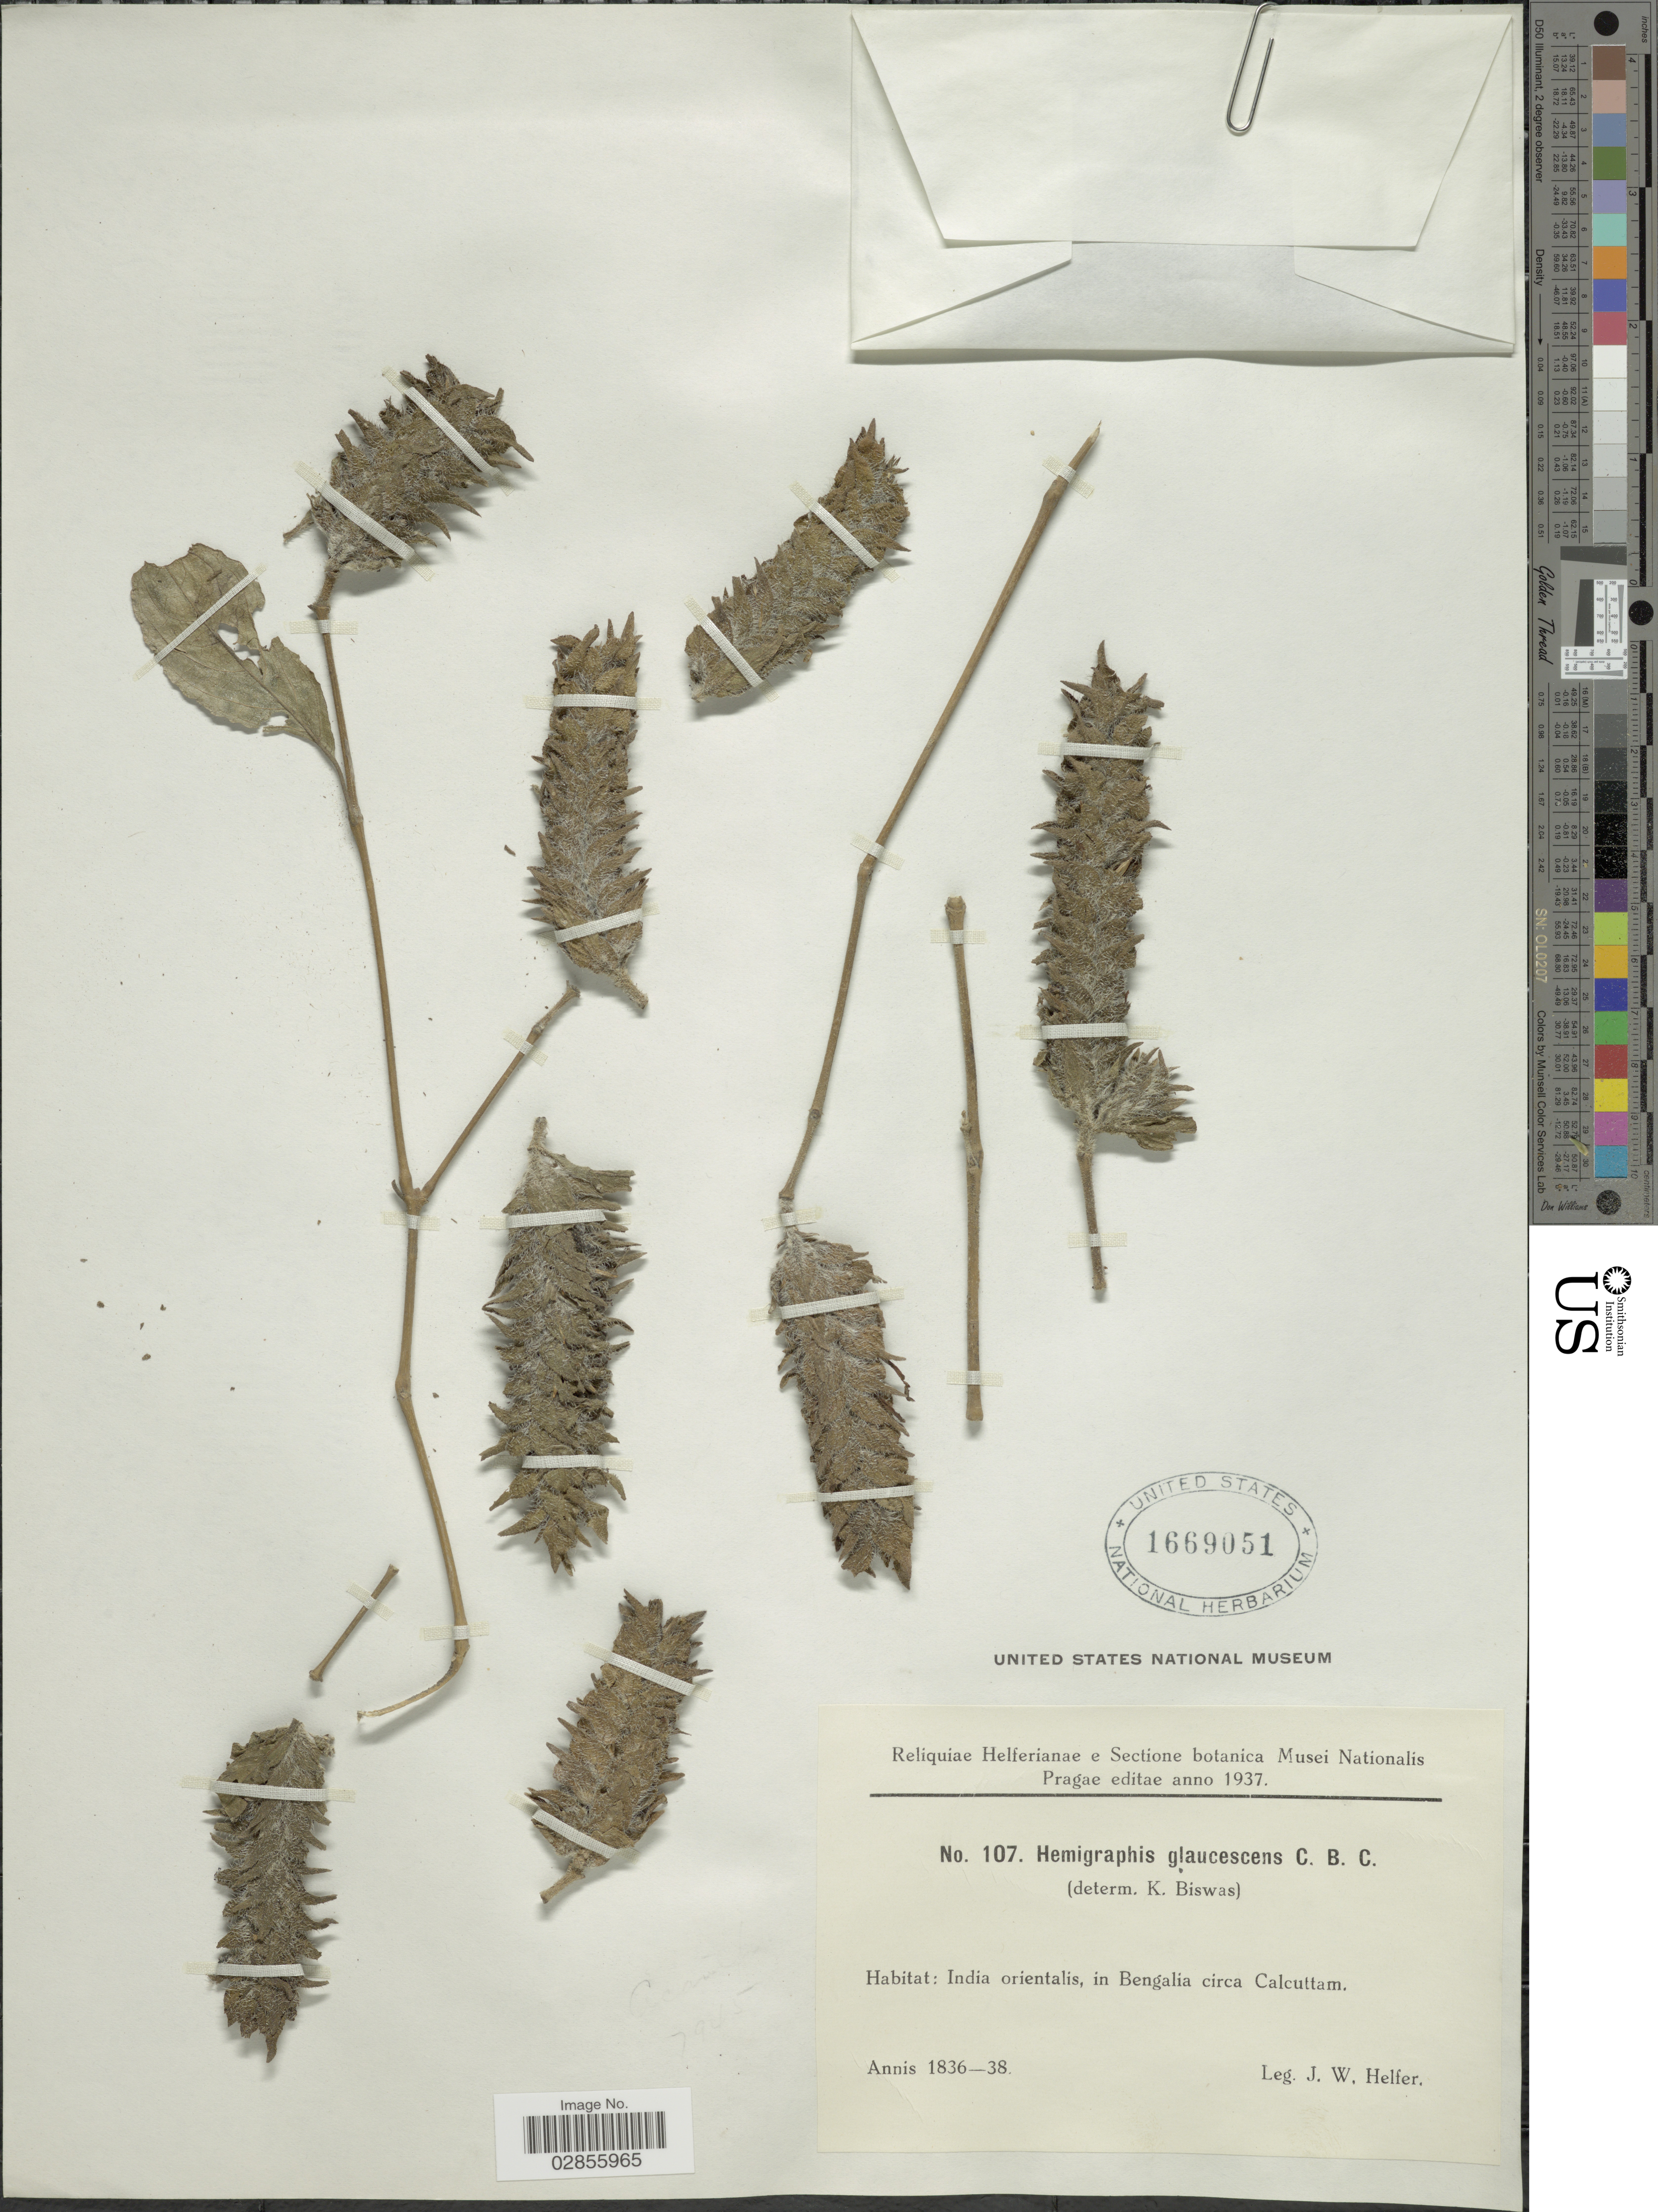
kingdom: Plantae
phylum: Tracheophyta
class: Magnoliopsida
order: Lamiales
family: Acanthaceae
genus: Hemigraphis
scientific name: Hemigraphis glaucescens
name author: C.B. Clarke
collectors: J. W. Helfer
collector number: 107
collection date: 1836/1838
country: India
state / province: West Bengal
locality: India orientalis, in Bengalia circa Calcuttam.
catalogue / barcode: US 1669051